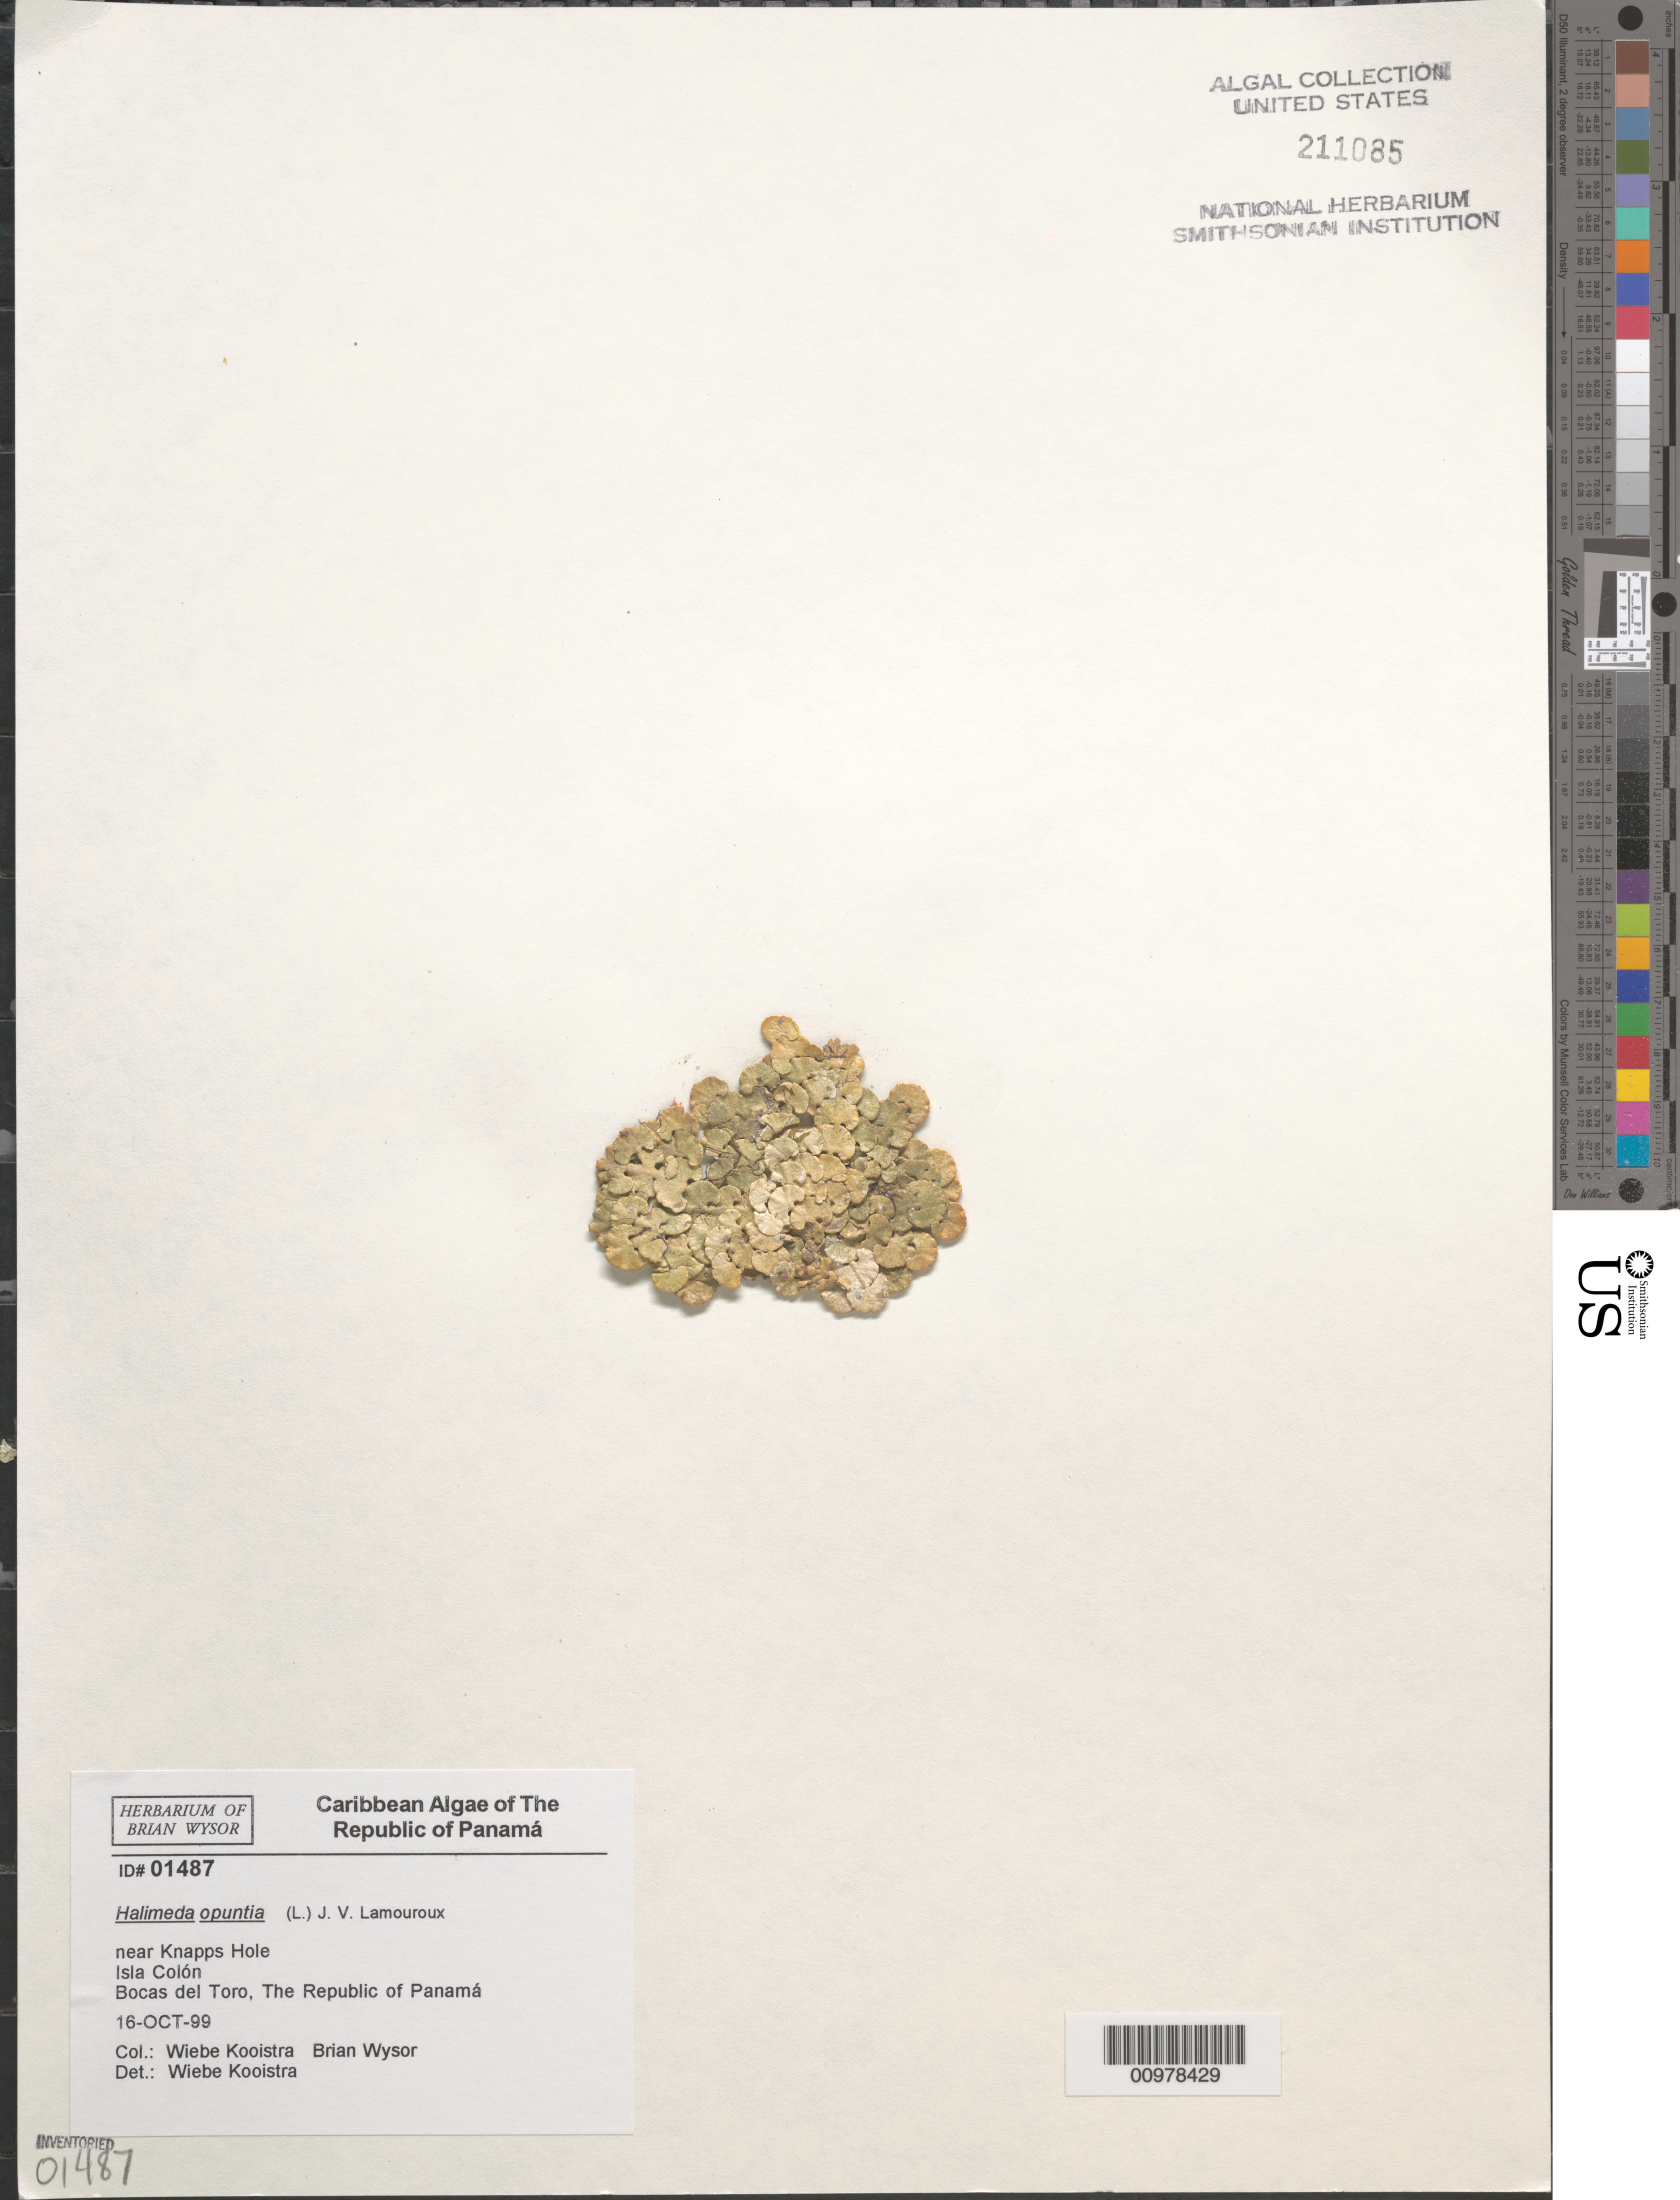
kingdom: Plantae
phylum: Chlorophyta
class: Ulvophyceae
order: Bryopsidales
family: Halimedaceae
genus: Halimeda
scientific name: Halimeda opuntia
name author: (L.) J.V.Lamouroux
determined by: Kooistra, Wiebe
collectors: B. Wysor & W. Kooistra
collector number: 01487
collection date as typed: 16 Oct 1999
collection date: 1999-10-16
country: Panama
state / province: Bocas del Toro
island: Colón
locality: Near Knapps Hole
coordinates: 9 23' 20" N, 82 18' 30" W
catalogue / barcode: US 211085